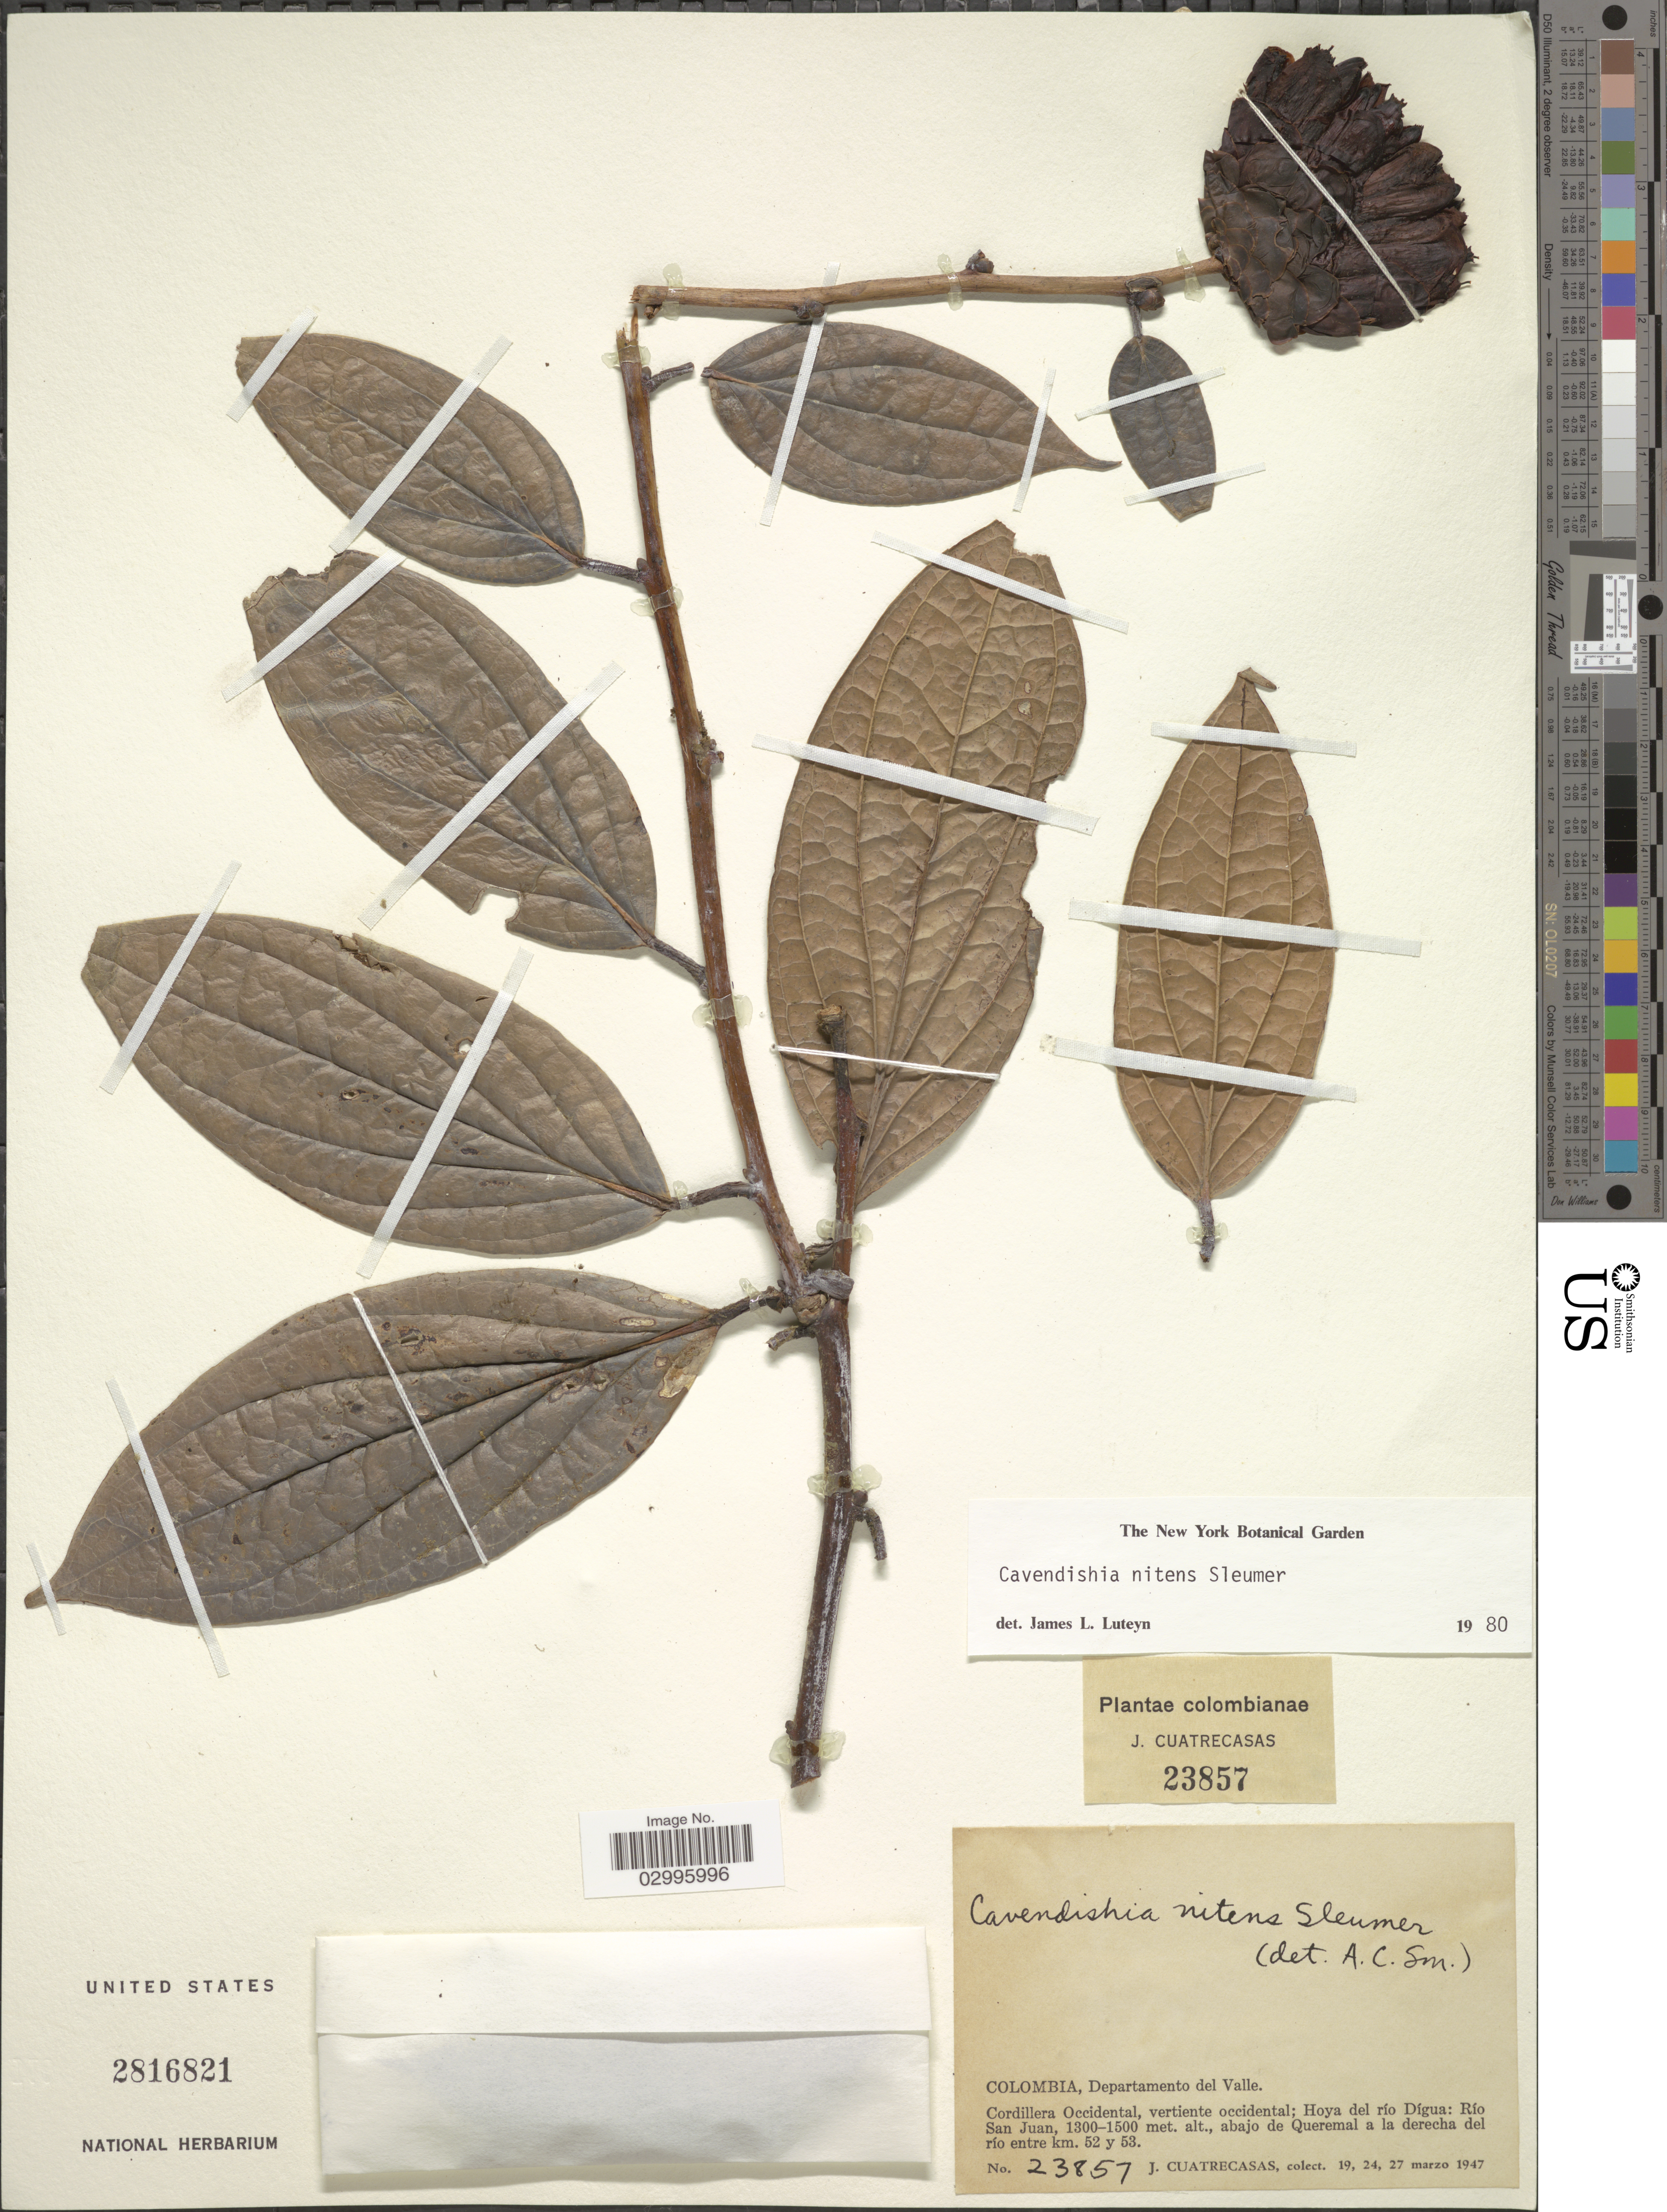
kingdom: Plantae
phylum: Tracheophyta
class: Magnoliopsida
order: Ericales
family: Ericaceae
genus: Cavendishia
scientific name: Cavendishia nitens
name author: (Sleumer) Sleumer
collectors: J. Cuatrecasas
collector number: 23857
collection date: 1947-03-19/1947-03-27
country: Colombia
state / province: Valle del Cauca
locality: Departamento del Valle. Cordillera Occidental, vertiente occidental; Hoya del río Dígua: Río San Juan, abajo de Queremal a la derecha del río entre km. 52 y 53.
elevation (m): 1300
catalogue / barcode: US 2816821